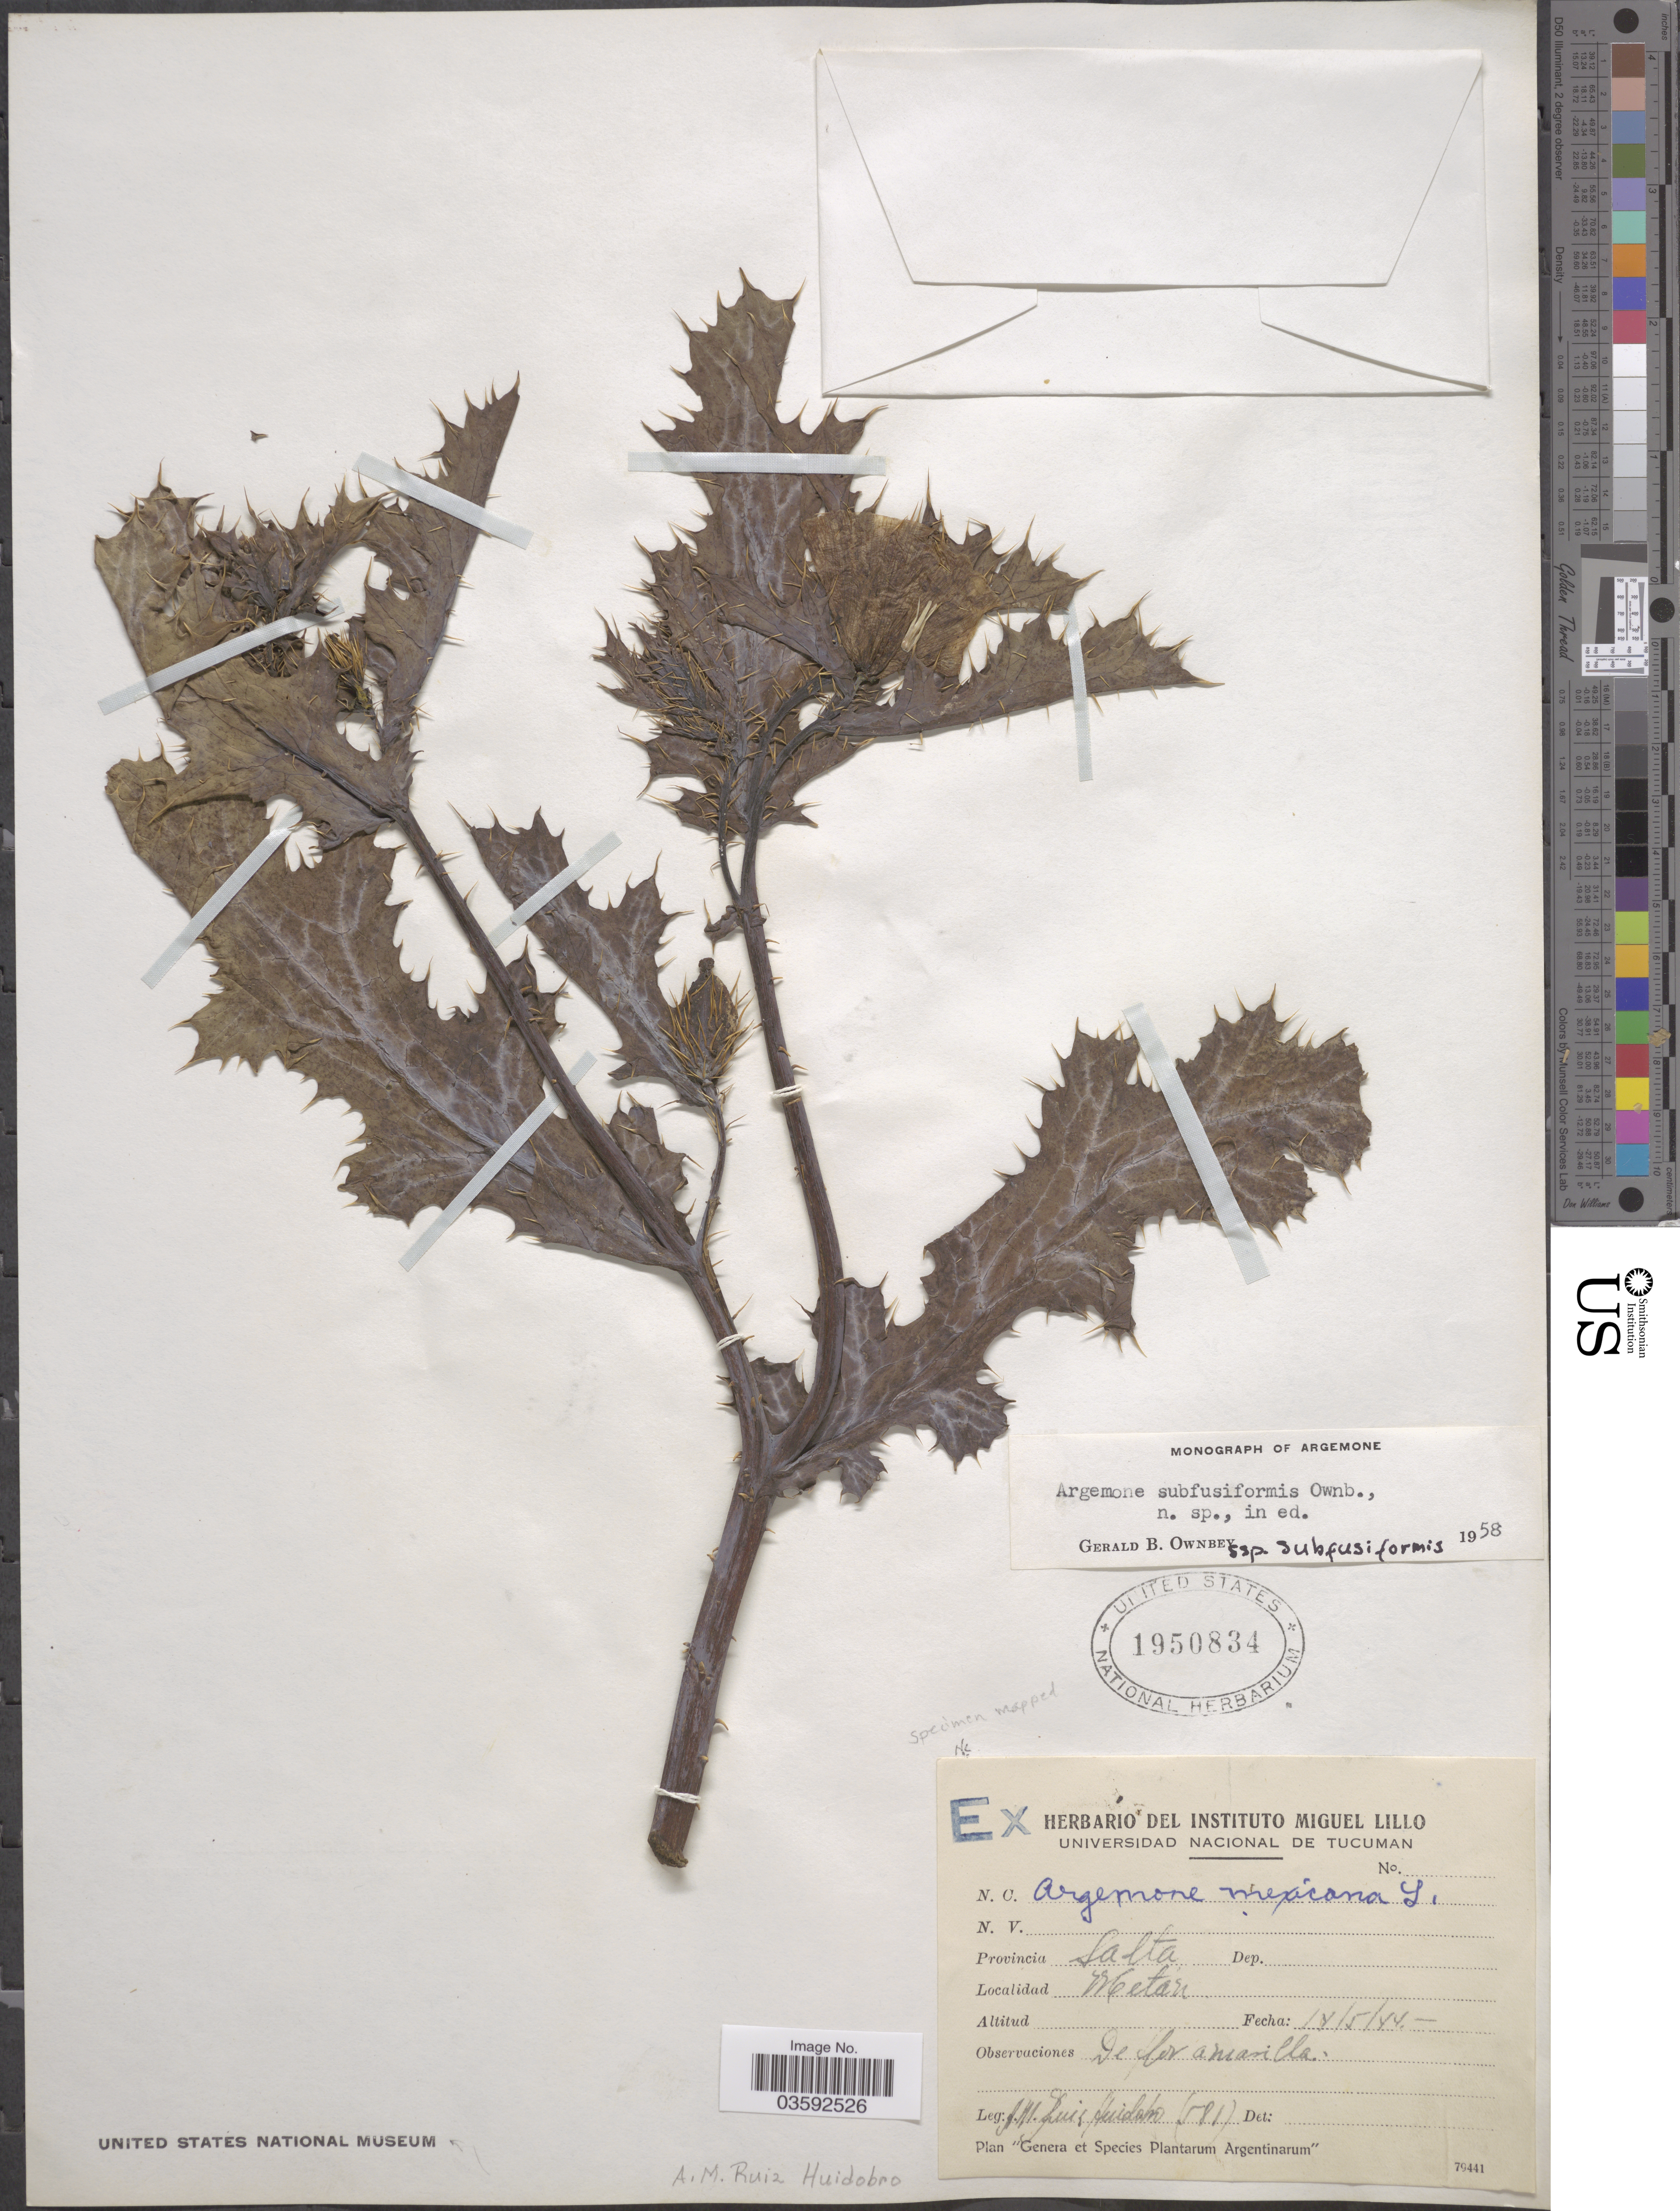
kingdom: Plantae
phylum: Tracheophyta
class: Magnoliopsida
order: Ranunculales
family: Papaveraceae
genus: Argemone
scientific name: Argemone subfusiformis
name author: G.B. Ownbey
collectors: A. M. R. Huidobro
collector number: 581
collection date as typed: Transcribed d/m/y: 18/5/44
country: Argentina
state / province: Salta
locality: Metan.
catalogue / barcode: US 1950834